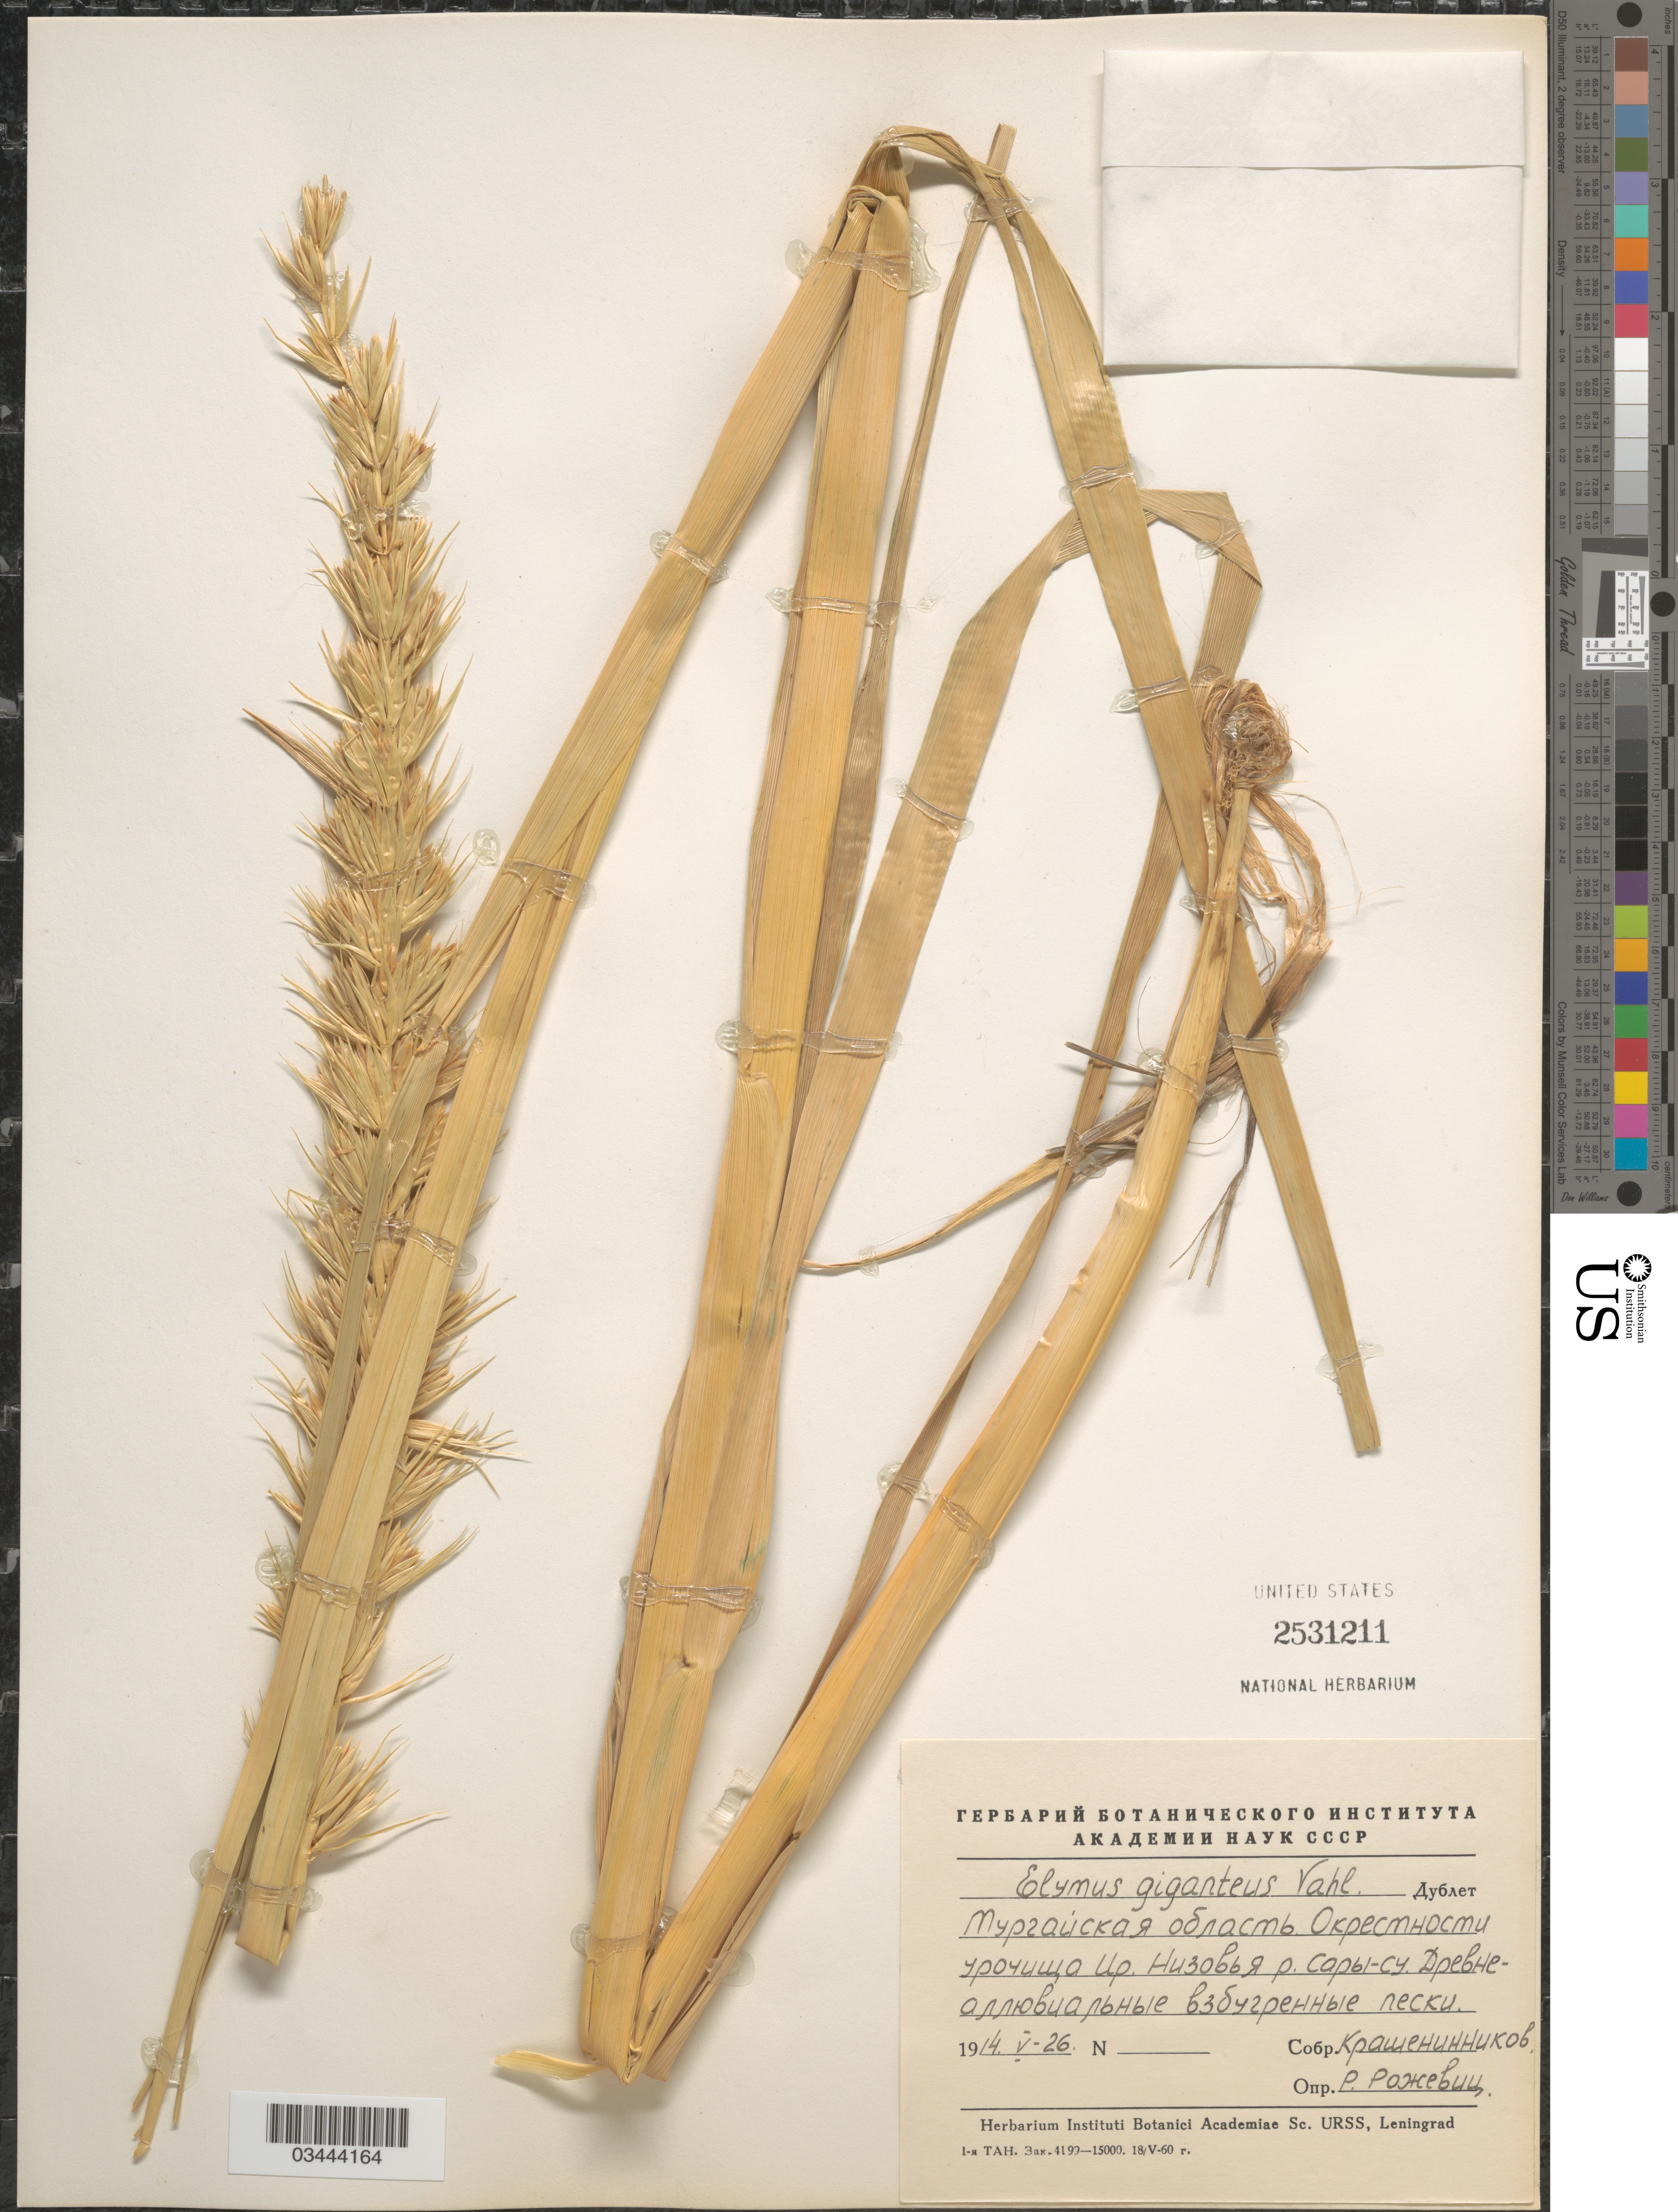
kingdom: Plantae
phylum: Tracheophyta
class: Liliopsida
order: Poales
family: Poaceae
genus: Leymus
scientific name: Leymus racemosus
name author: (Lam.) Tzvelev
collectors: -. Krasheninnikov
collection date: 1914-05-26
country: Kazakhstan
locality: Vicinity Ir Mts, lower river Sary-Su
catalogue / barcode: US 2531211